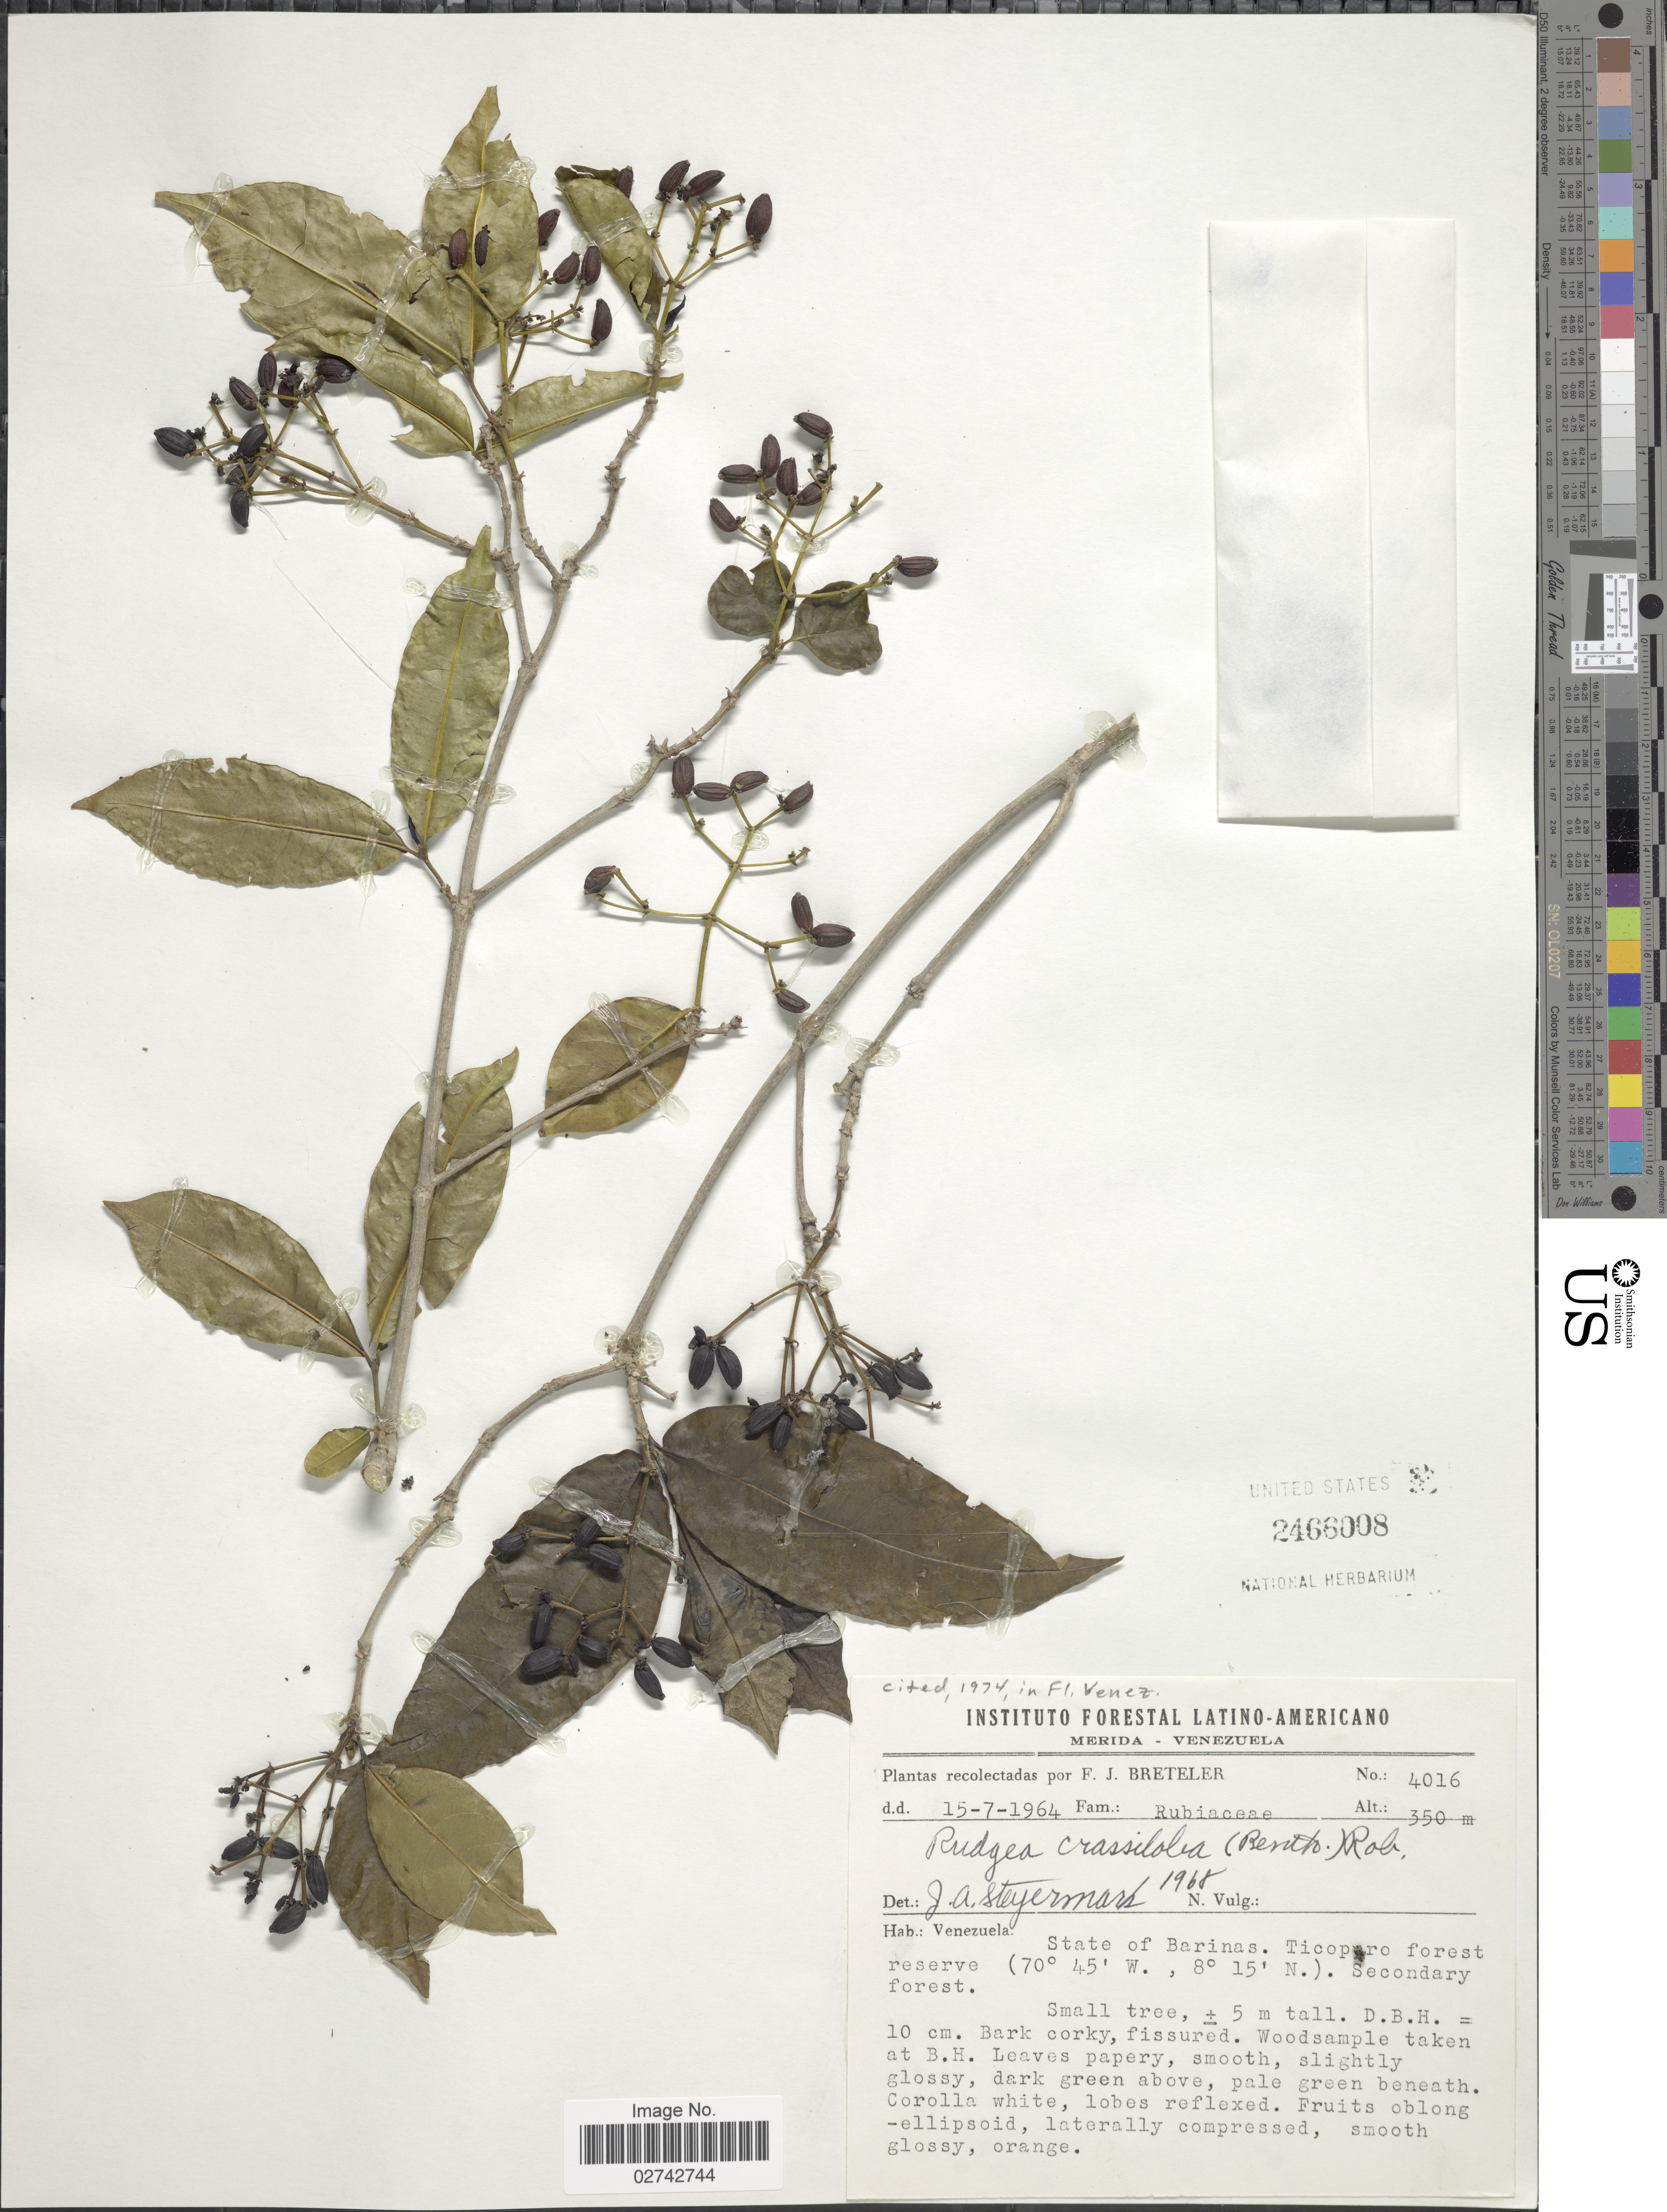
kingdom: Plantae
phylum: Tracheophyta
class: Magnoliopsida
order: Gentianales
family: Rubiaceae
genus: Rudgea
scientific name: Rudgea crassiloba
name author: (Benth.) B.L. Rob.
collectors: F. J. Breteler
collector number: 4016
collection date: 1964-07-15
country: Venezuela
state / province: Barinas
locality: Ticoporo forest reserve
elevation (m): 350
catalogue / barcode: US 2466008